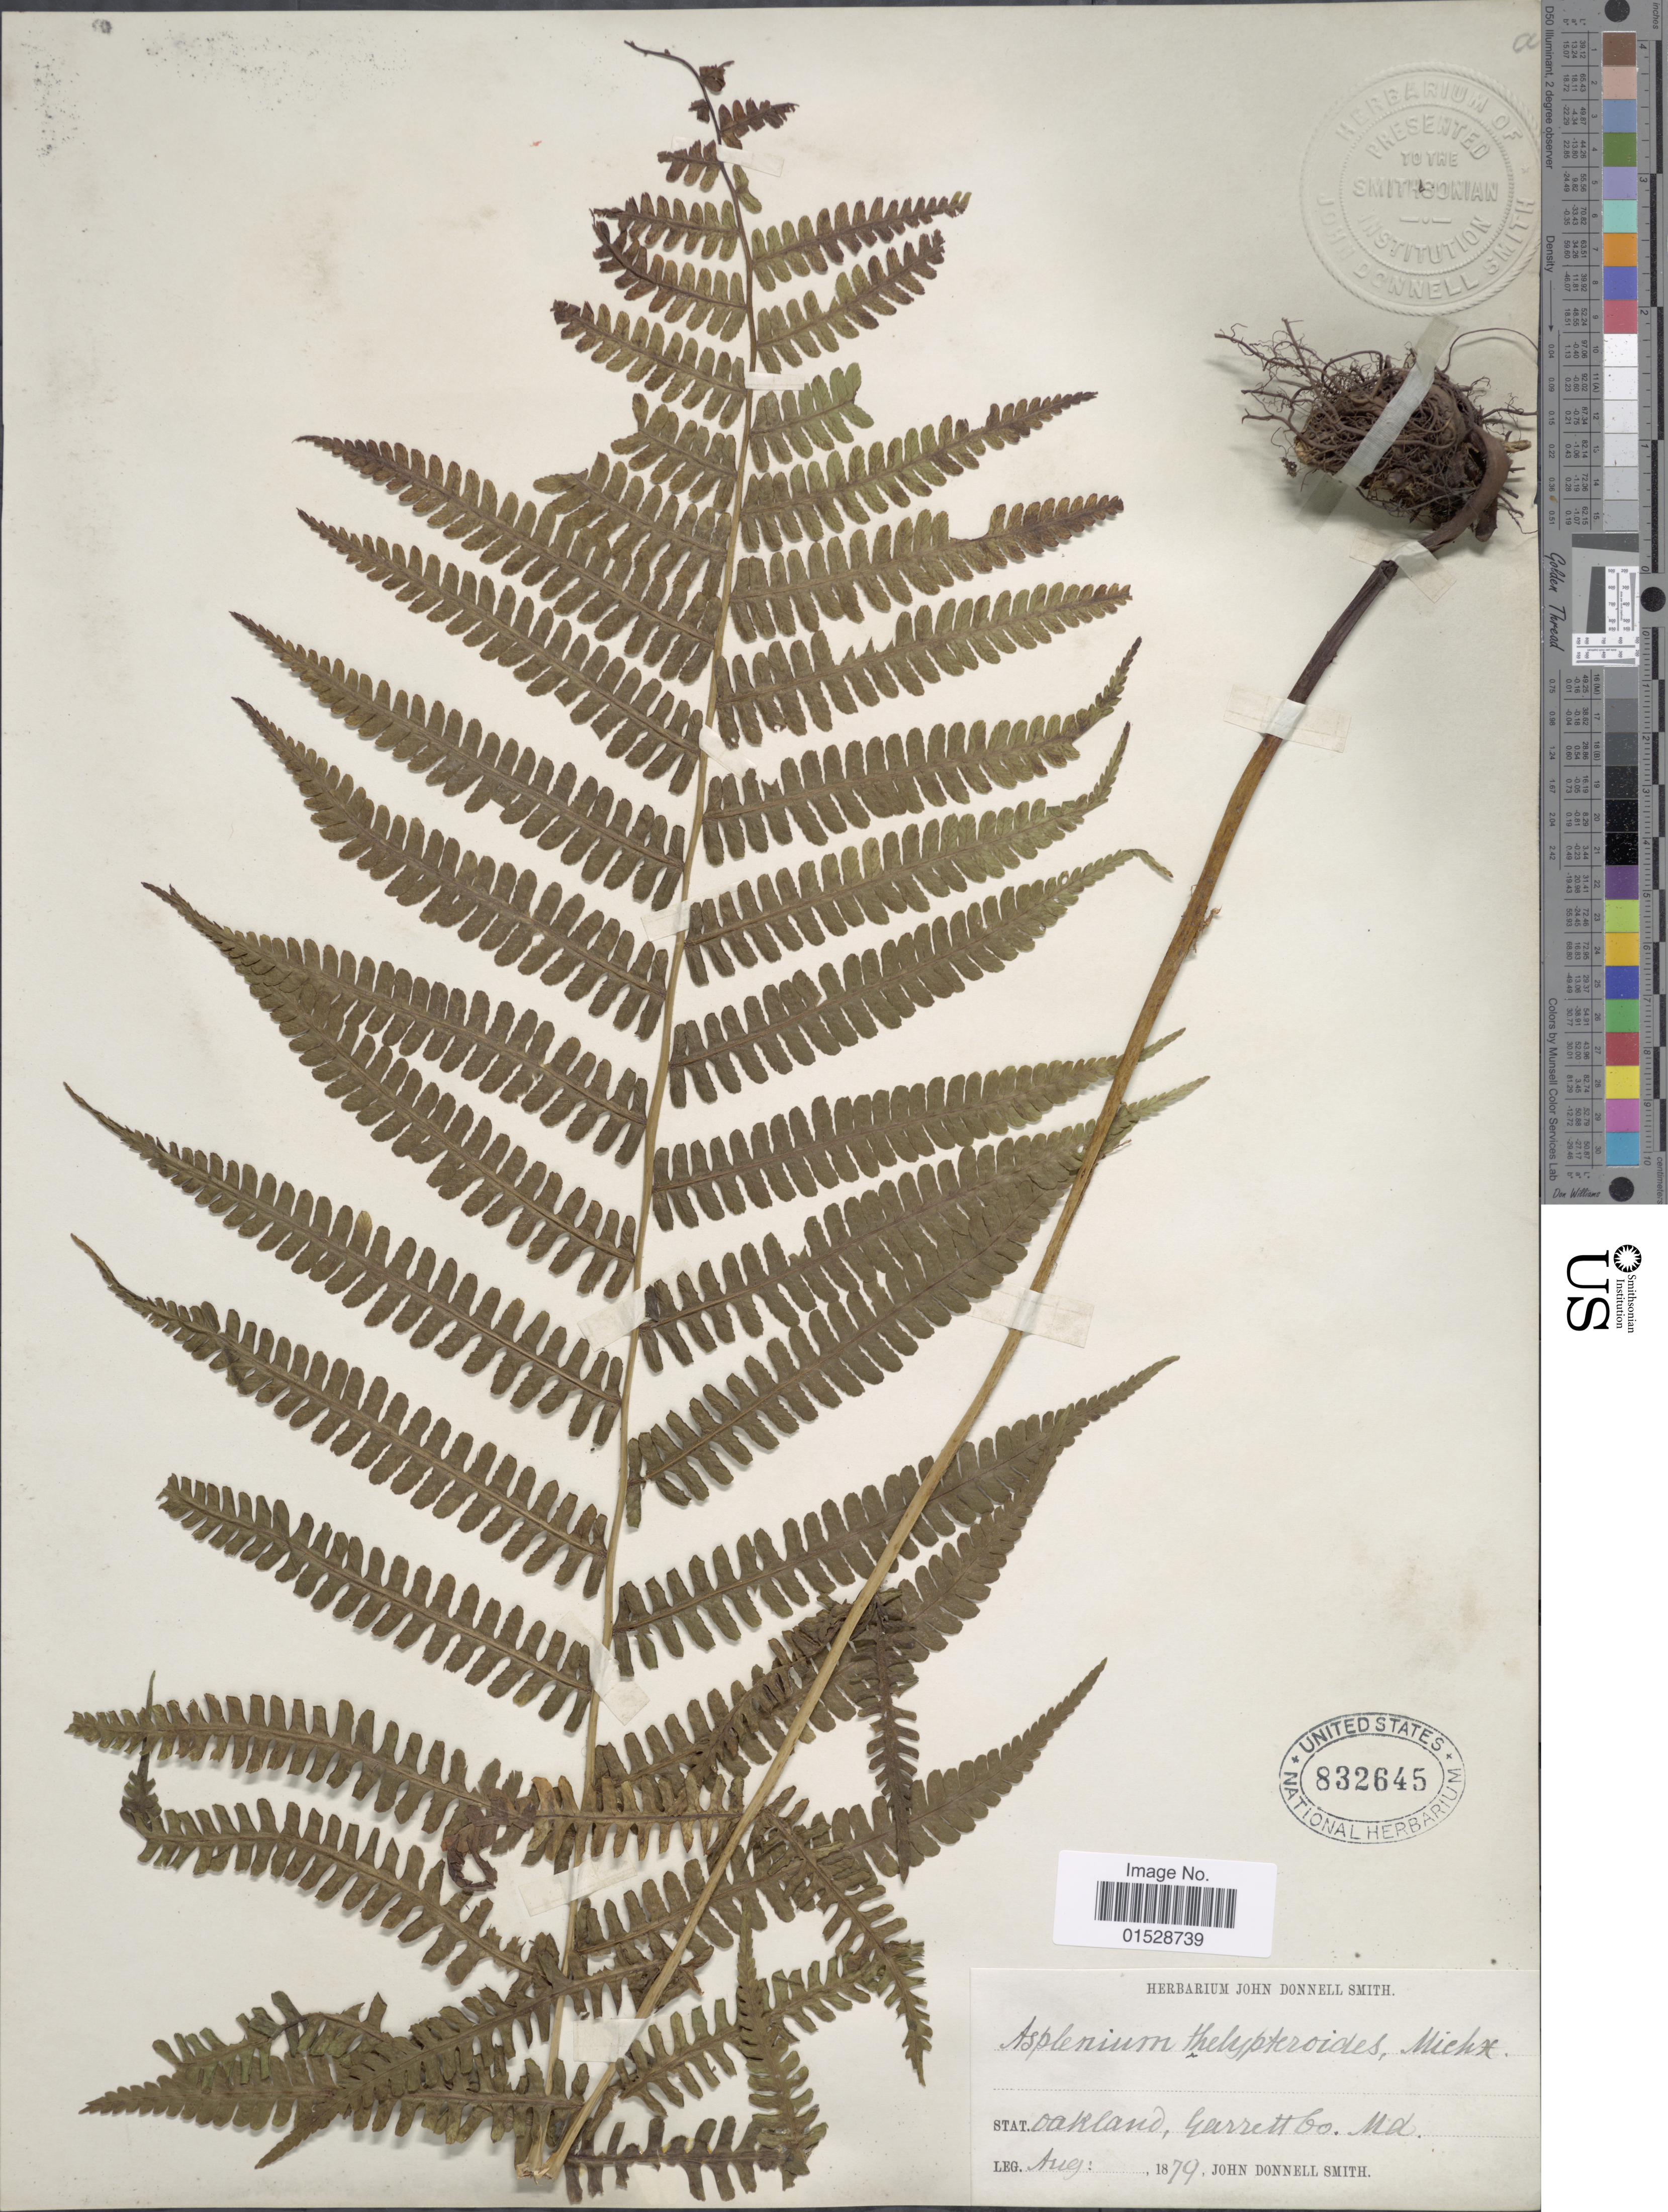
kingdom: Plantae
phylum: Tracheophyta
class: Polypodiopsida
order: Polypodiales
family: Athyriaceae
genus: Deparia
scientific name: Deparia acrostichoides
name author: (Sw.) M. Kato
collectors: J. Donnell Smith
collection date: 1879-08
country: United States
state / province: Maryland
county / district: Garrett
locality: Stat. Oakland, Garrett Co., Md.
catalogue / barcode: US 832645